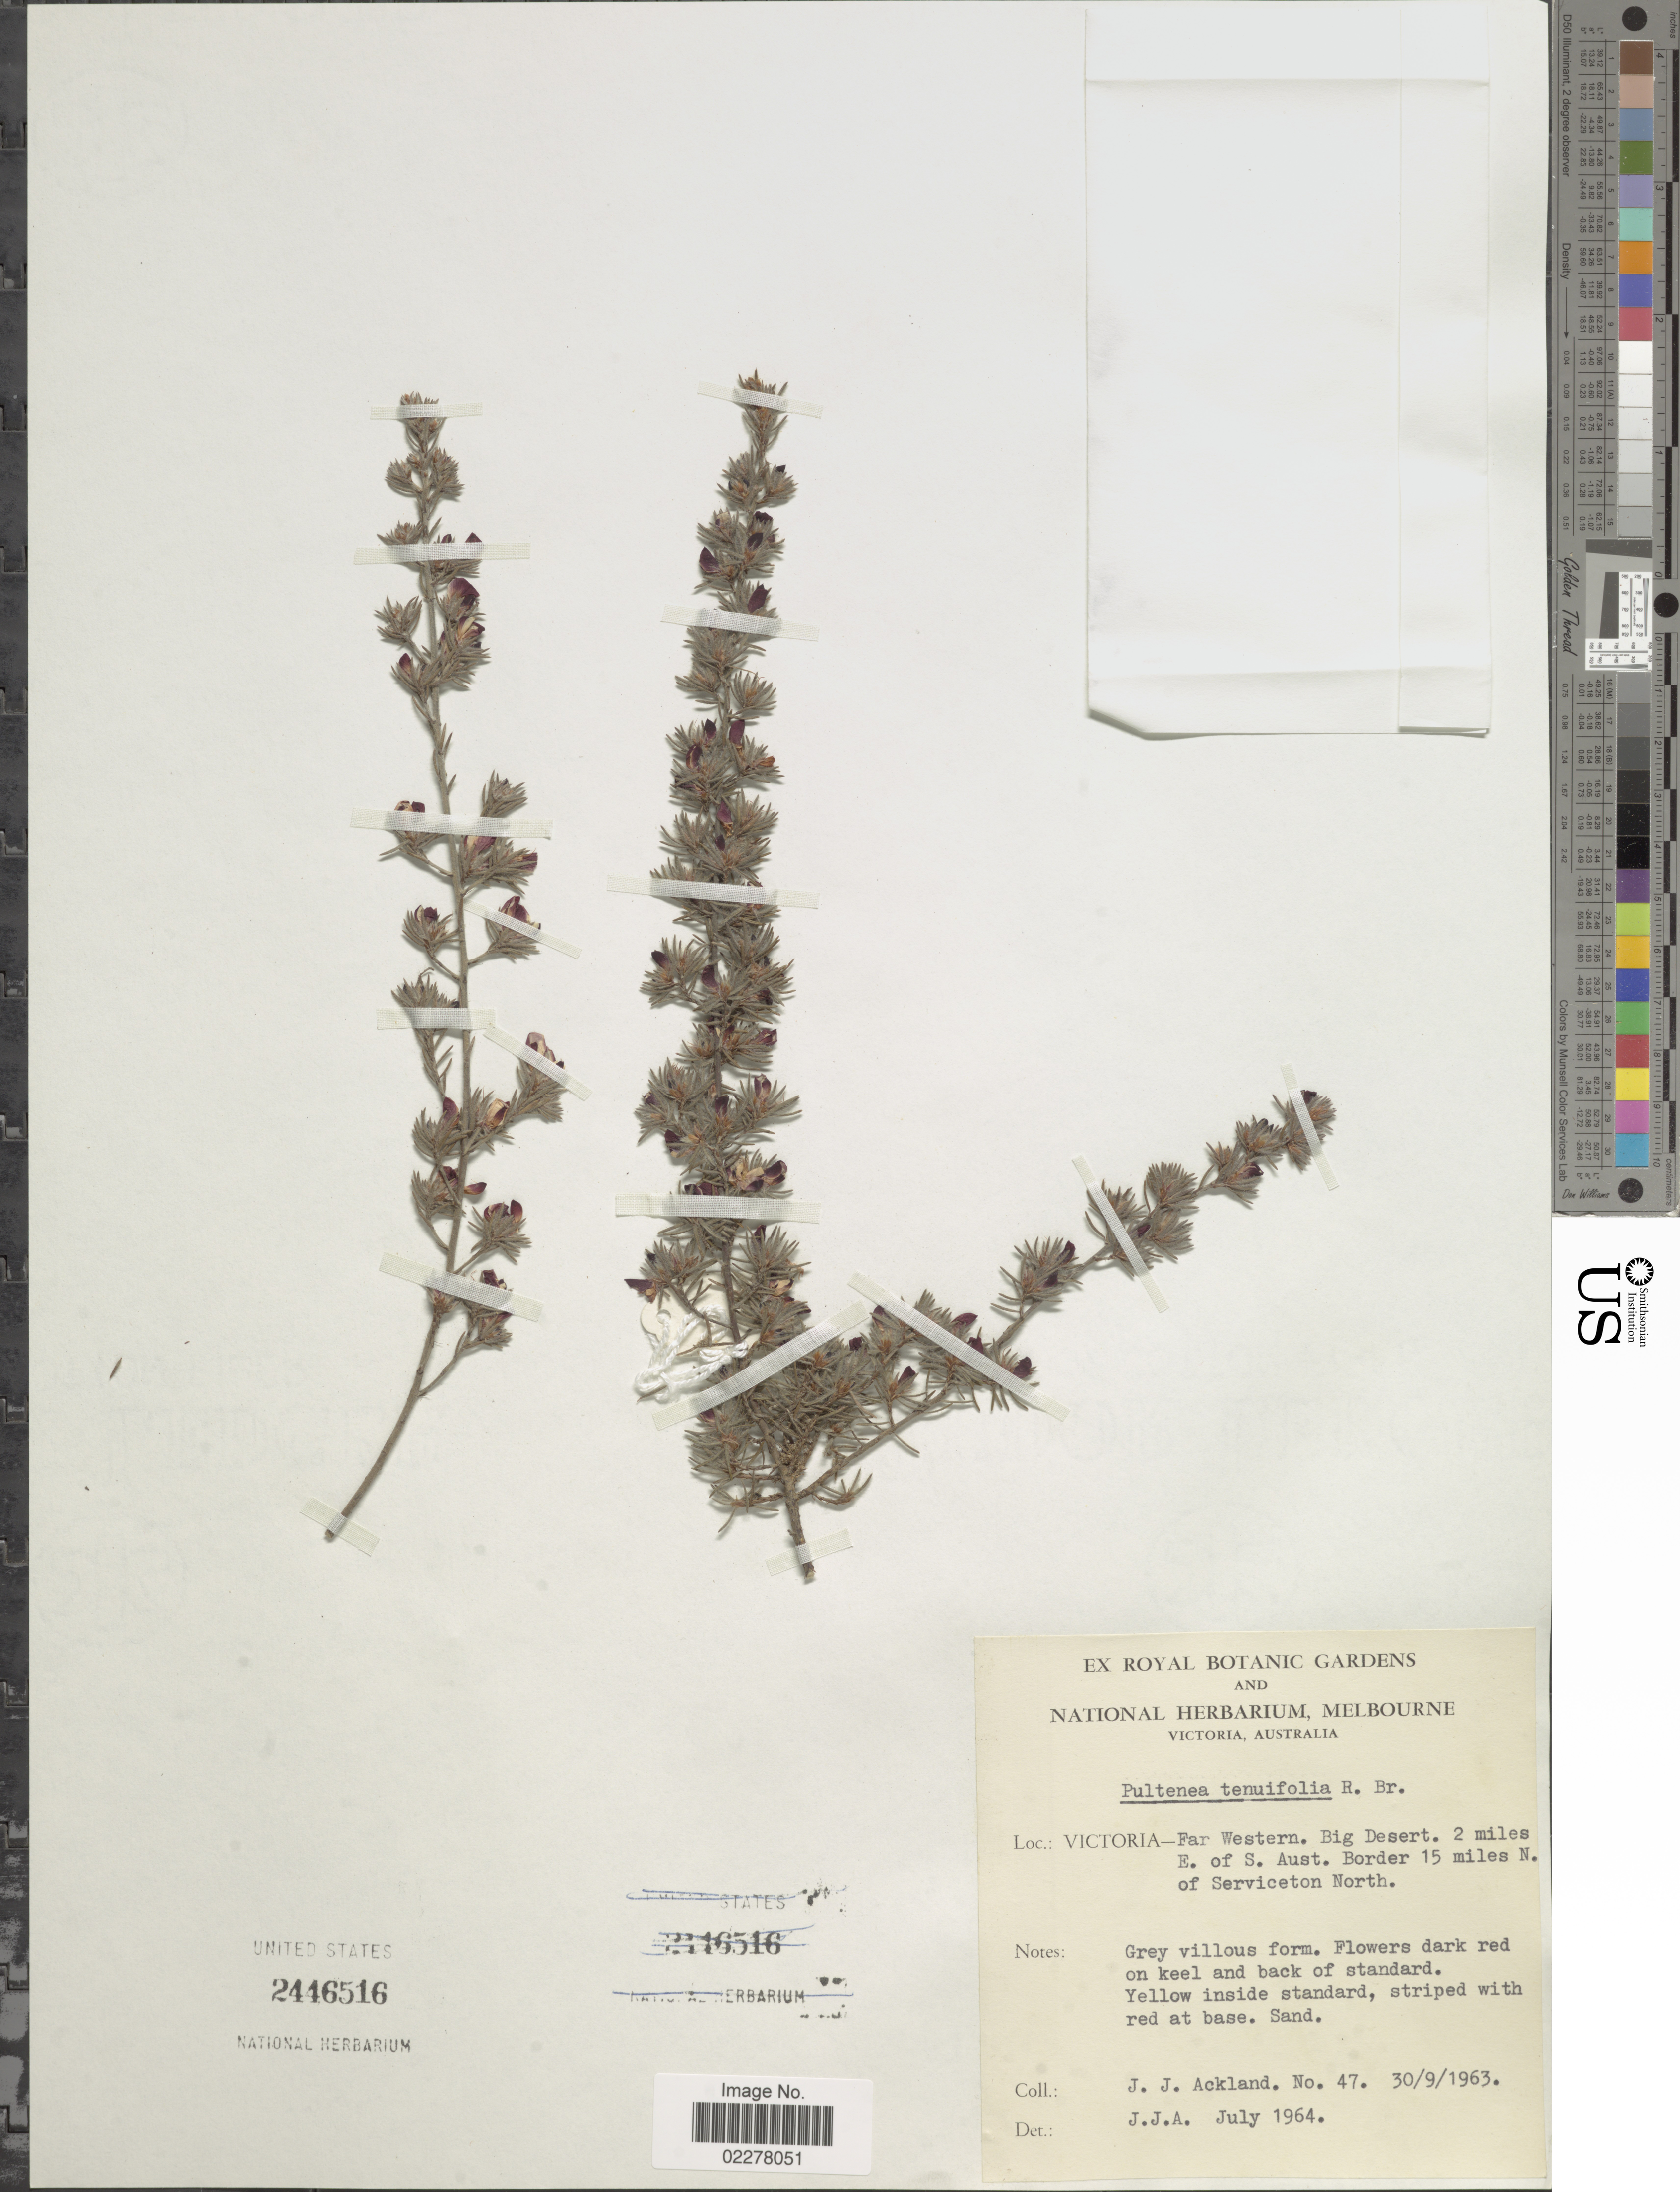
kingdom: Plantae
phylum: Tracheophyta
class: Magnoliopsida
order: Fabales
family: Fabaceae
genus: Pultenaea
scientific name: Pultenaea tenuifolia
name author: Sims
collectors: J. J. Ackland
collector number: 47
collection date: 1963-09-30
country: Australia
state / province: Victoria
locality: Victoria - Far Western. Big Desert. 2 miles E. of S. Aust. Border 15 miles N. of Serviceton North.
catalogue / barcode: US 2446516